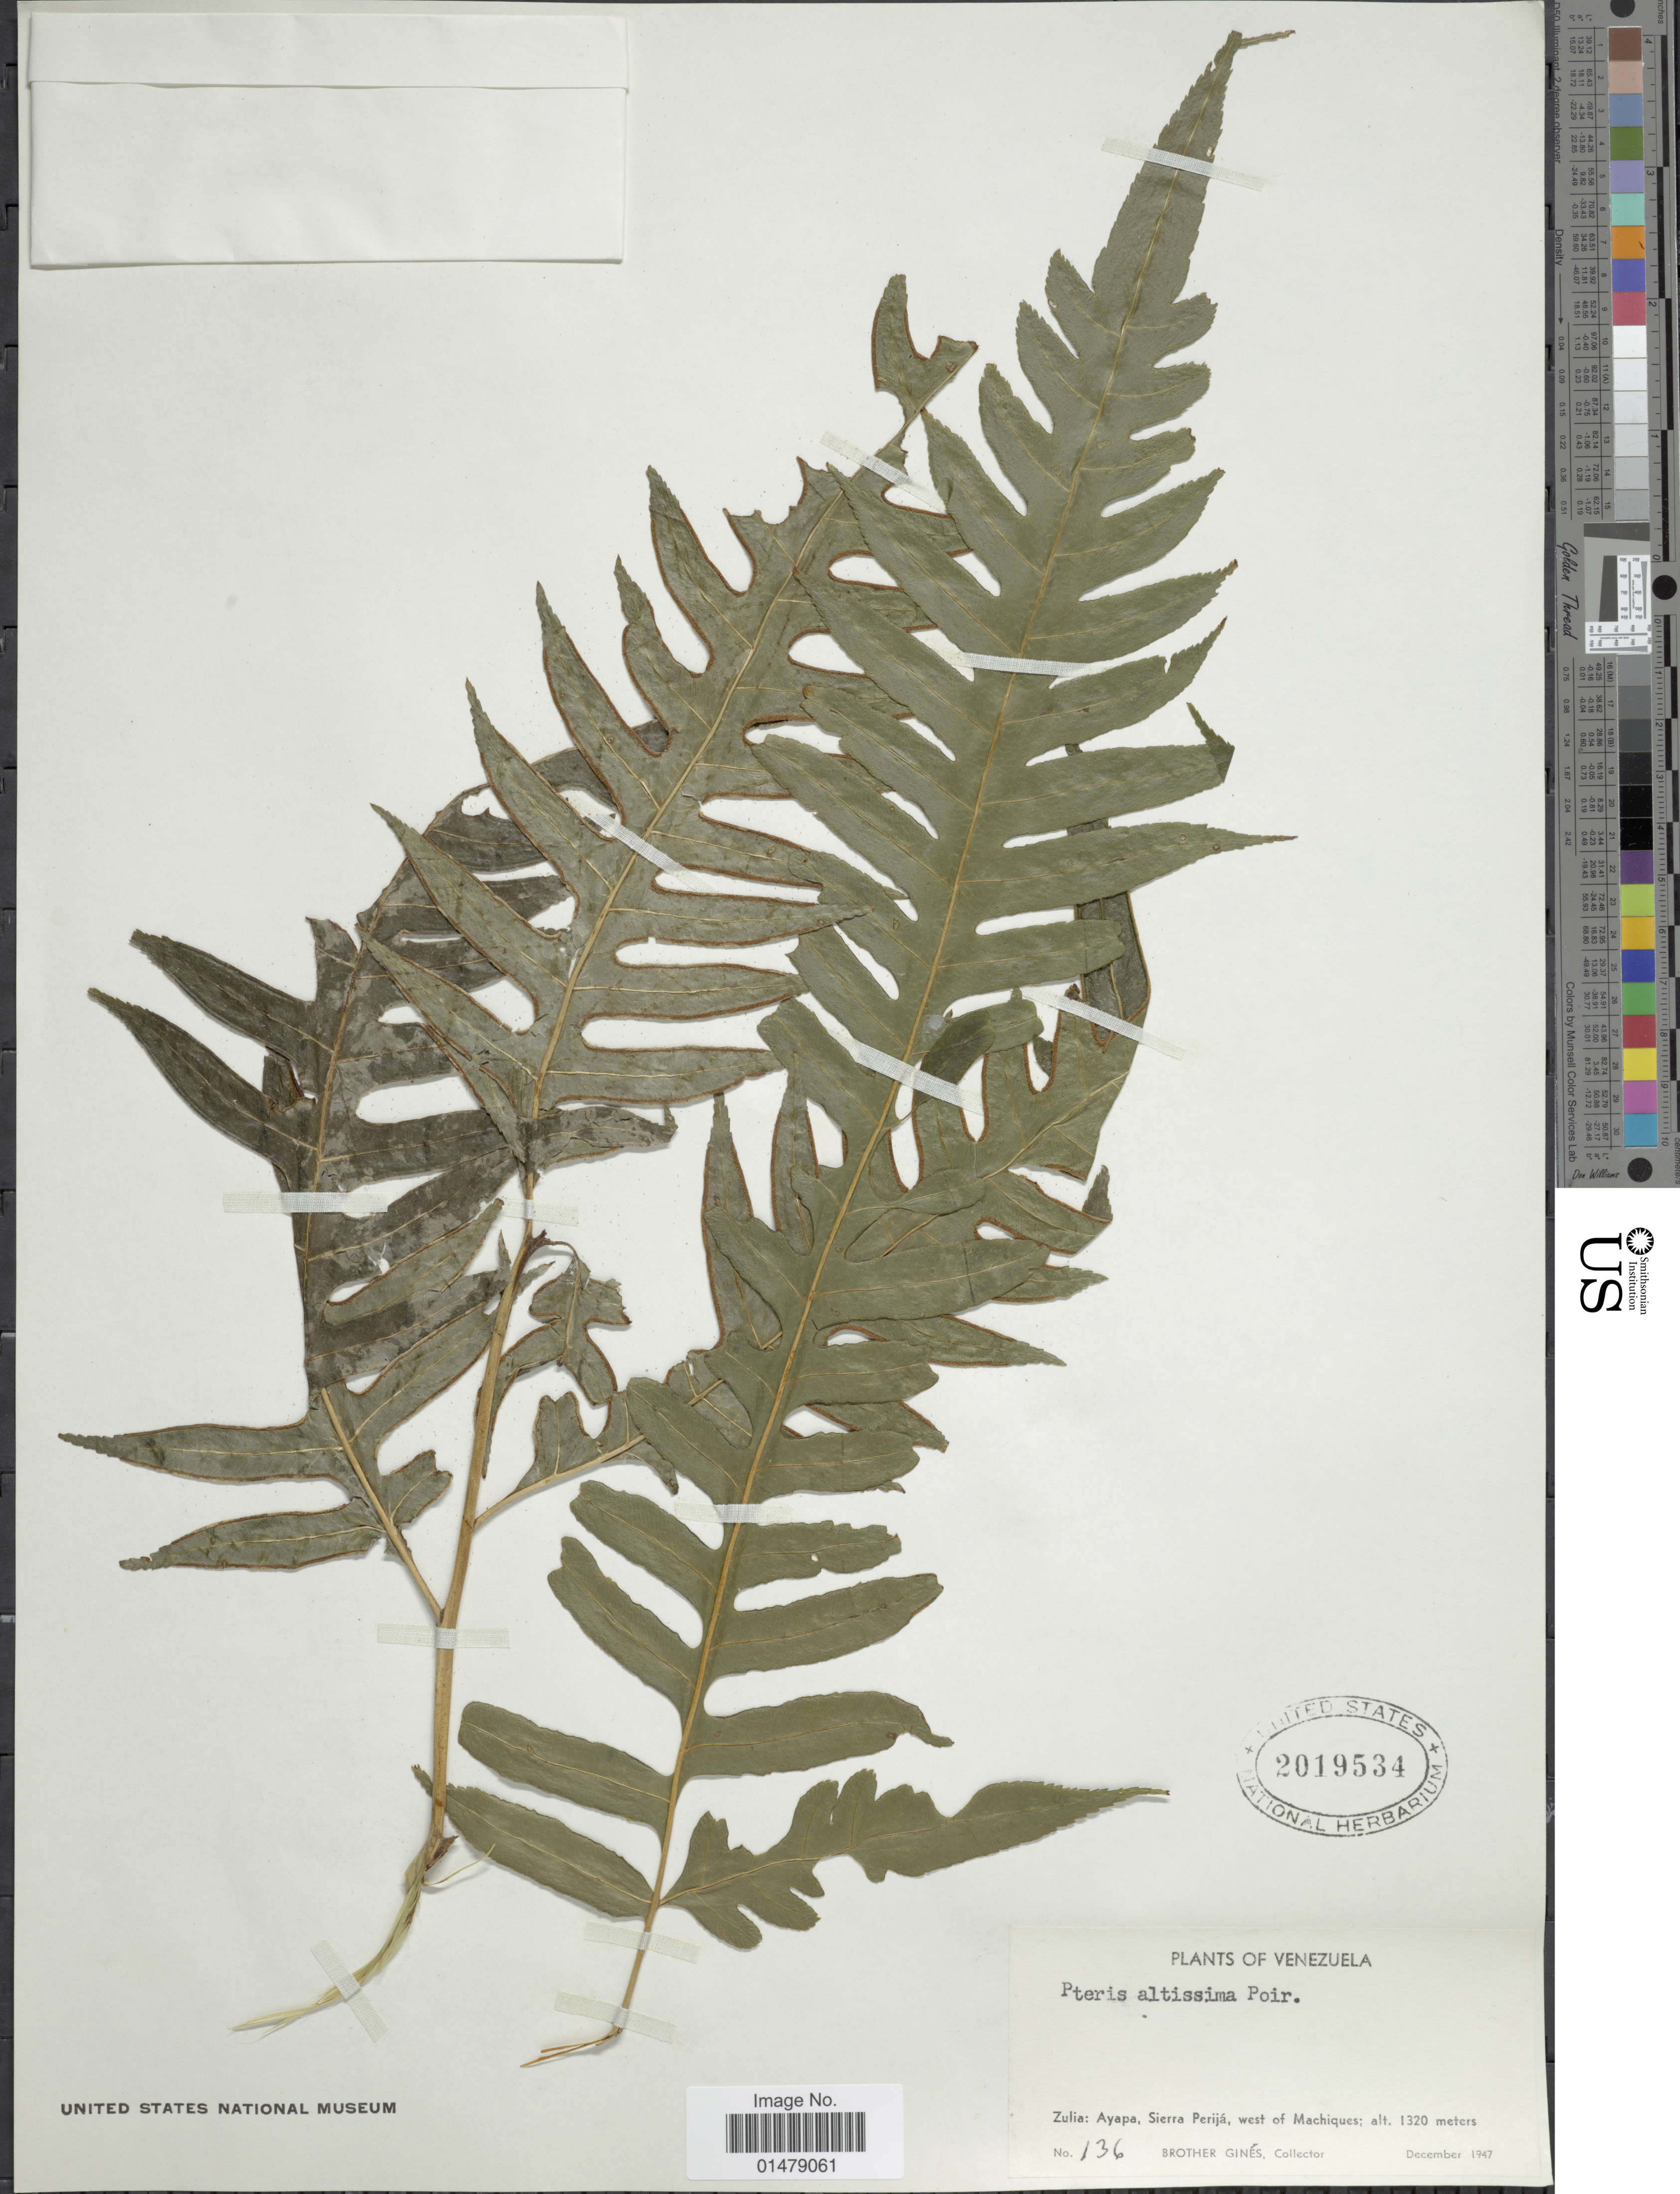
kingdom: Plantae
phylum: Tracheophyta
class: Polypodiopsida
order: Polypodiales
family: Pteridaceae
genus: Pteris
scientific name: Pteris altissima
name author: Poir.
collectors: Bro. Gines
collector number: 136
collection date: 1947-12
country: Venezuela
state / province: Zulia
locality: Ayapa, Sierra Perija, west of Machiques.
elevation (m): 1320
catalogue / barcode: US 2019534